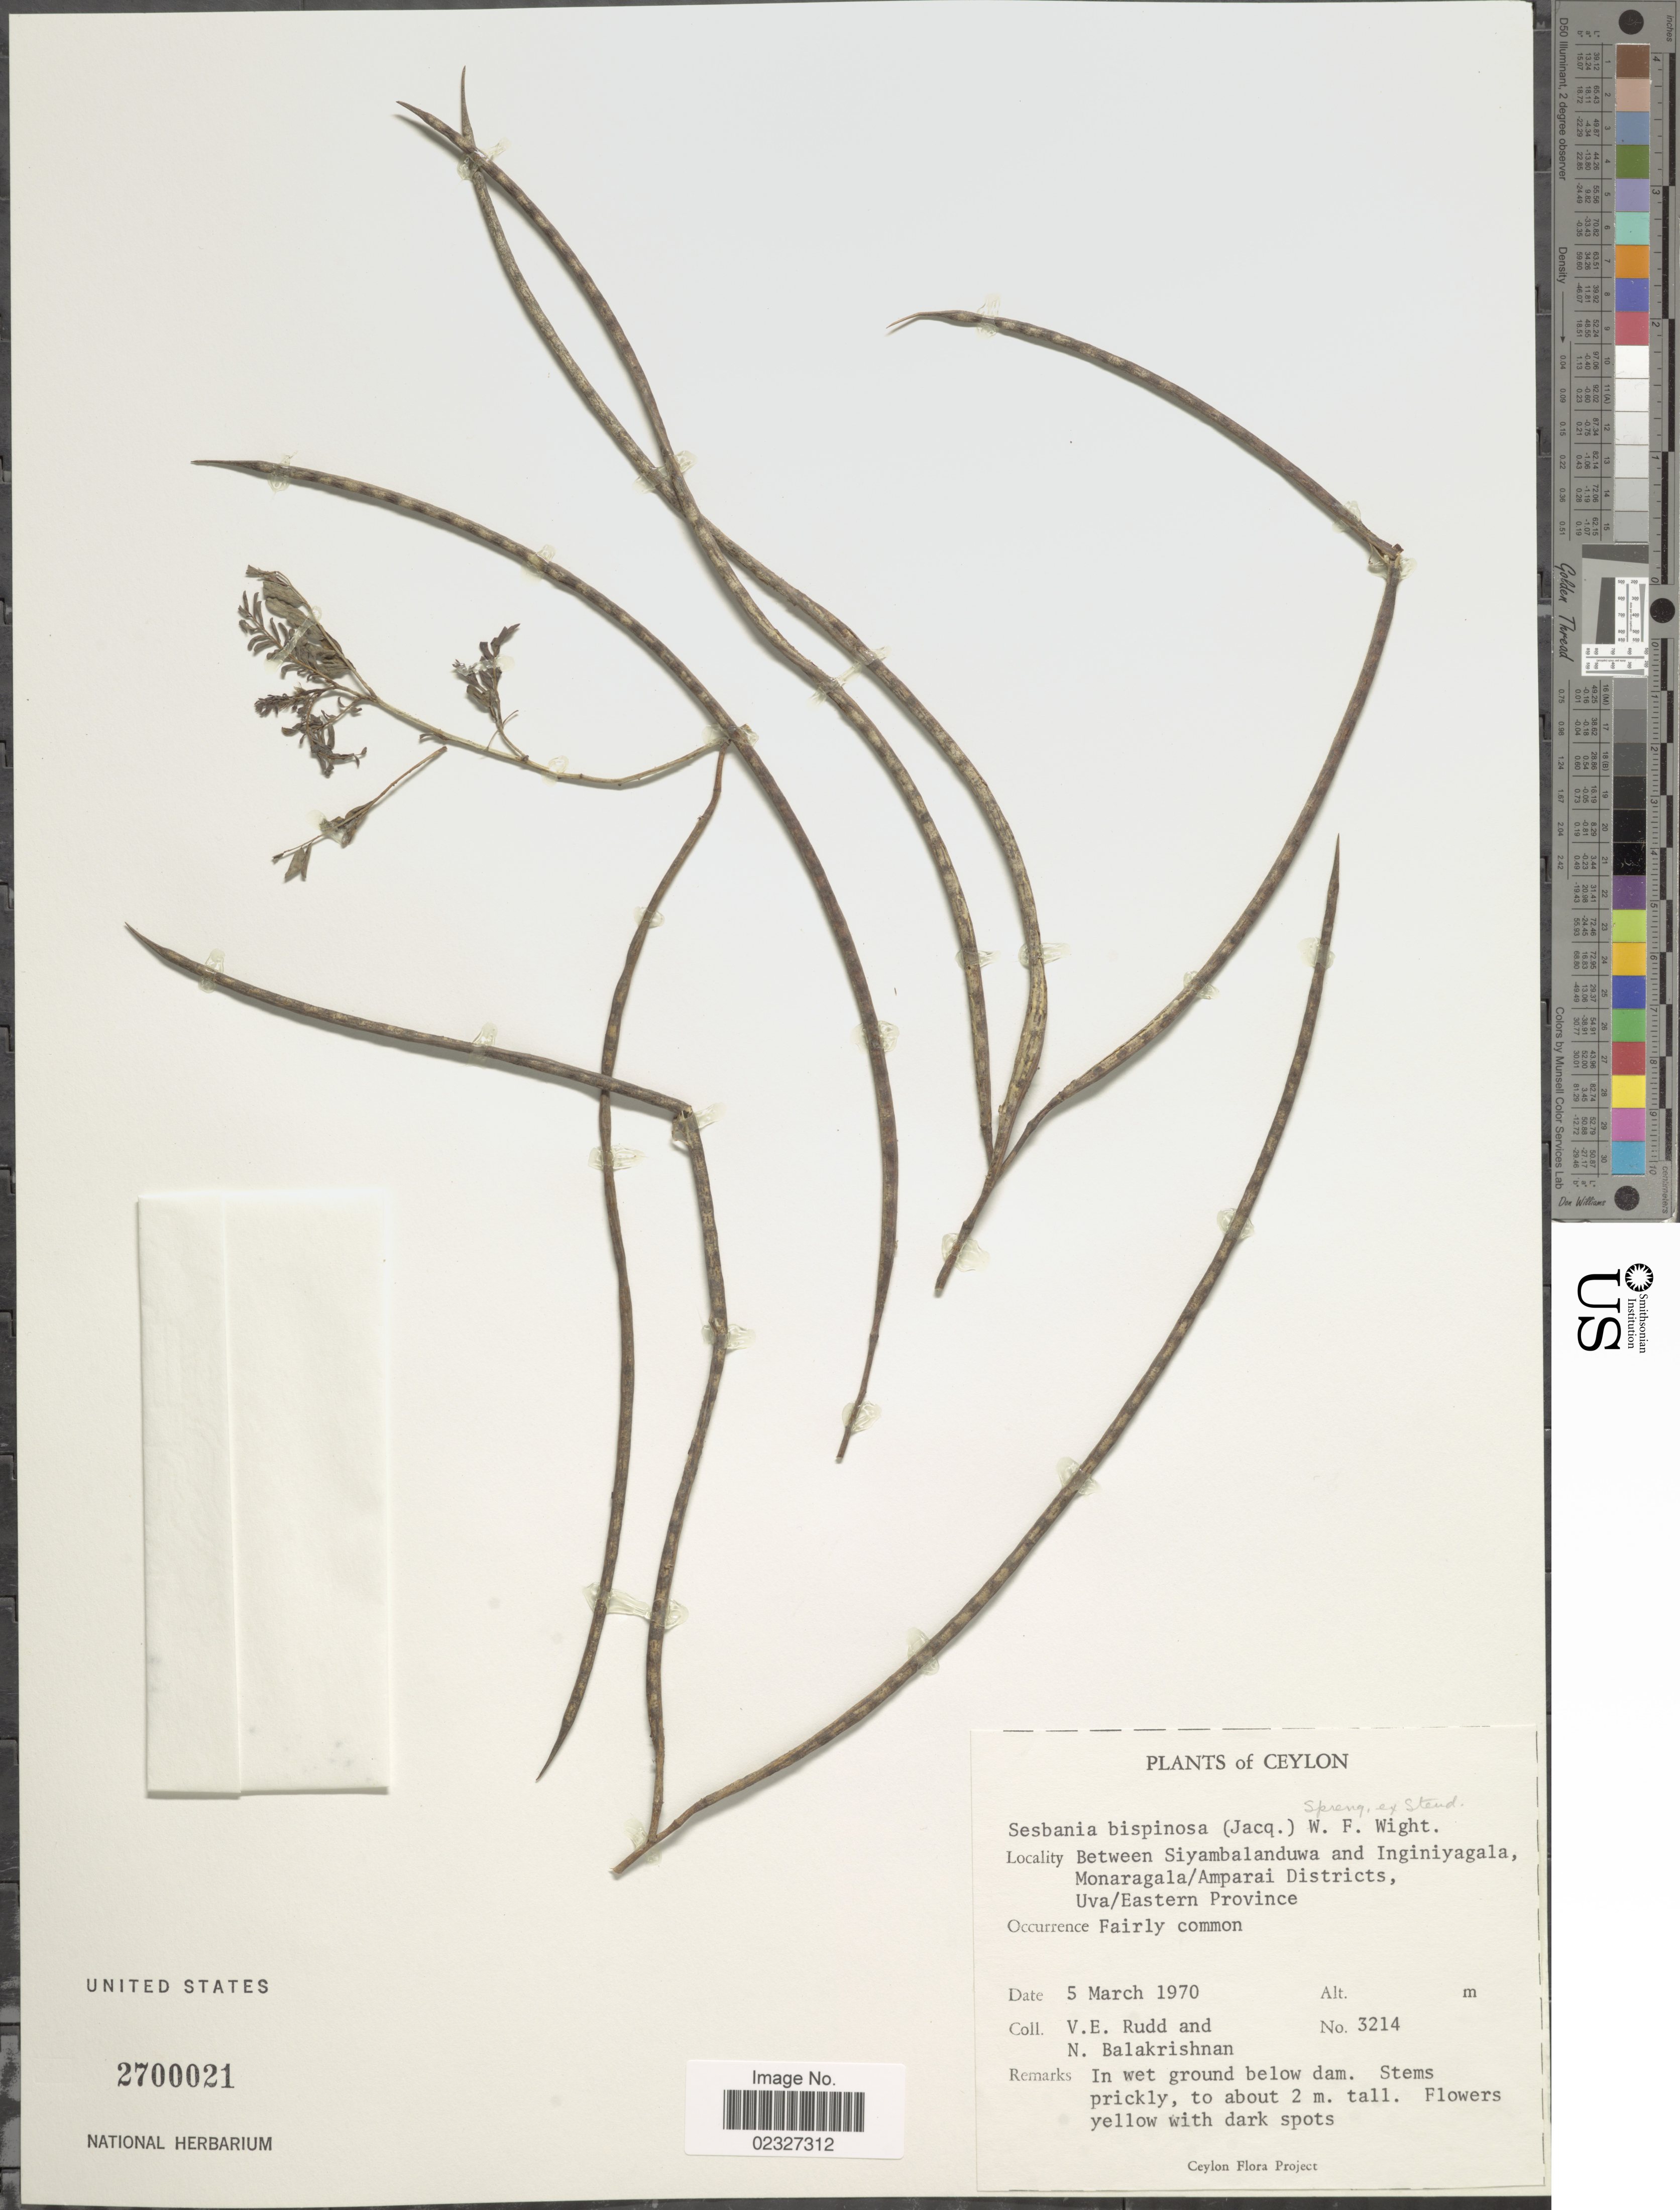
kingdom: Plantae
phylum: Tracheophyta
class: Magnoliopsida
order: Fabales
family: Fabaceae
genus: Sesbania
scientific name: Sesbania bispinosa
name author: (Jacq.) Steud.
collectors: V. E. Rudd & N. Balakrishnan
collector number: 3214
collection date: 1970-03-05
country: Sri Lanka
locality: Ceylon, between Siyambalanduwa and Inginiyagala, Monaragala/ Amparai Districts, Uva/Eastern Province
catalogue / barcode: US 2700021